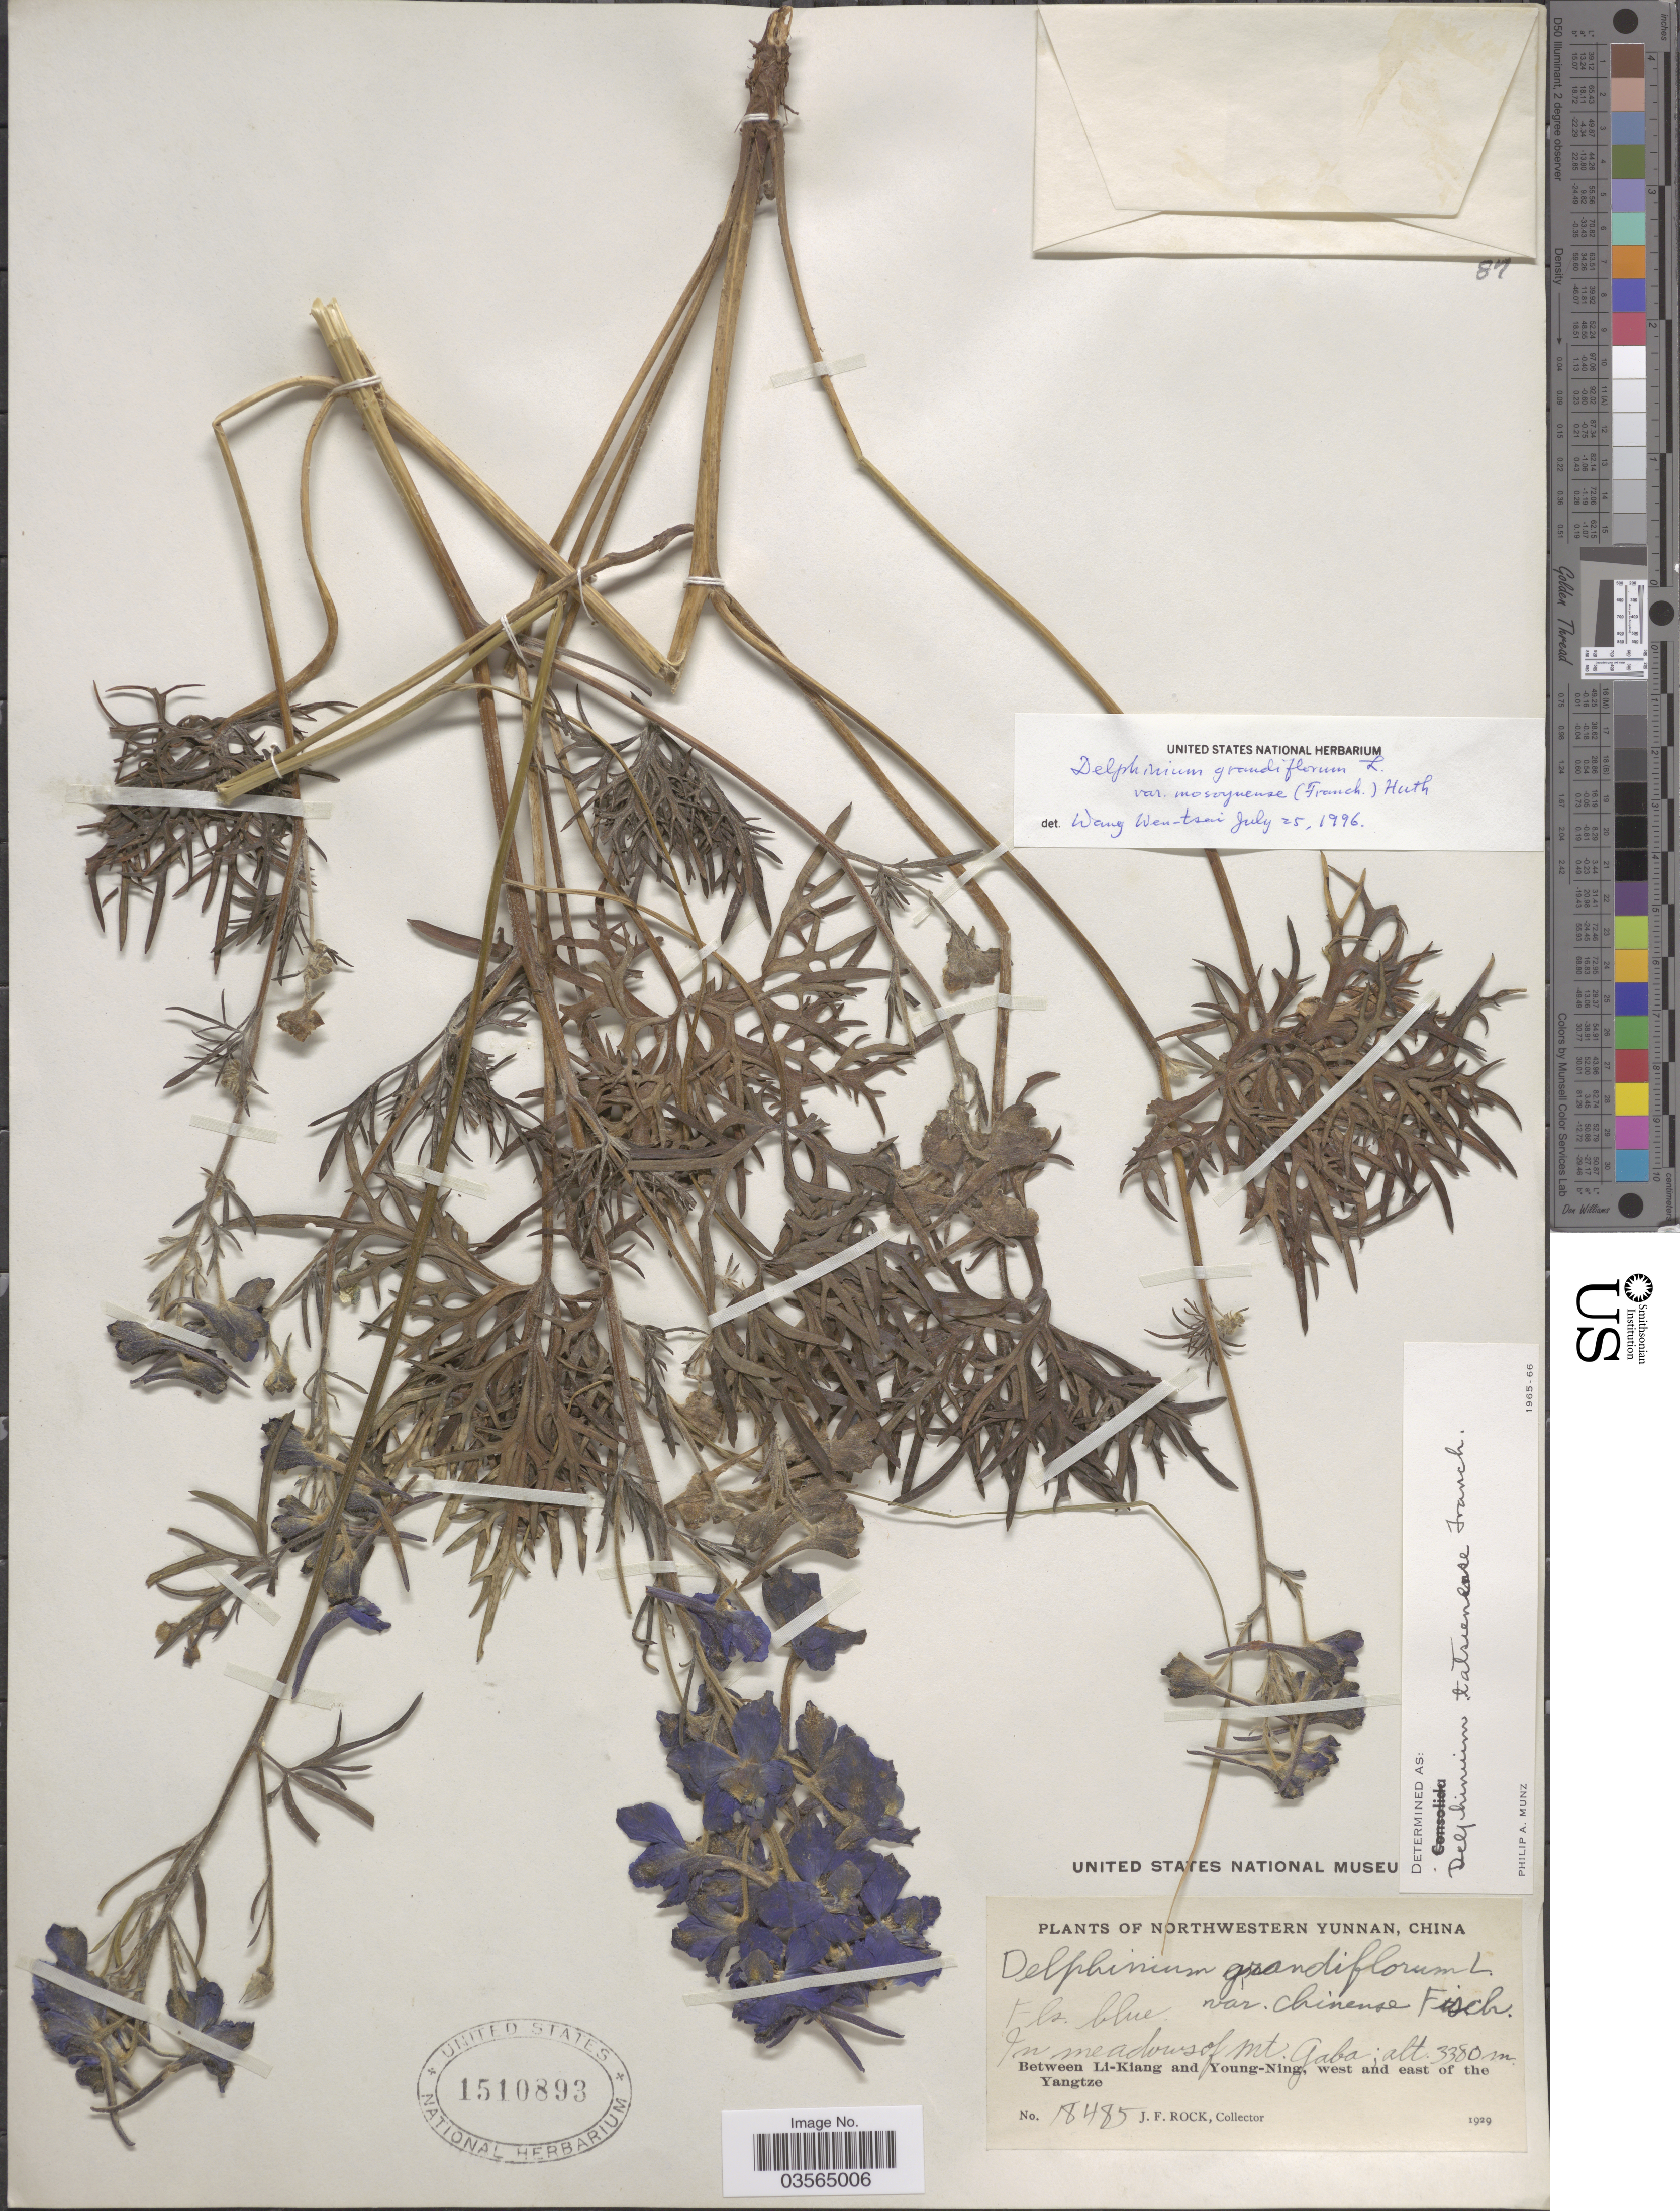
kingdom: Plantae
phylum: Tracheophyta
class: Magnoliopsida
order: Ranunculales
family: Ranunculaceae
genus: Delphinium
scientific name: Delphinium grandiflorum var. mosoynense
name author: (Franch.) Huth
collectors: J. Rock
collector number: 18485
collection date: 1929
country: China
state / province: Yunnan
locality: Northwestern Yunnan. In meadows of Mt. Gaba. Between Li-Kiang and Young-Ning, west and east of the Yangtze.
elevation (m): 3380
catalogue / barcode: US 1510893